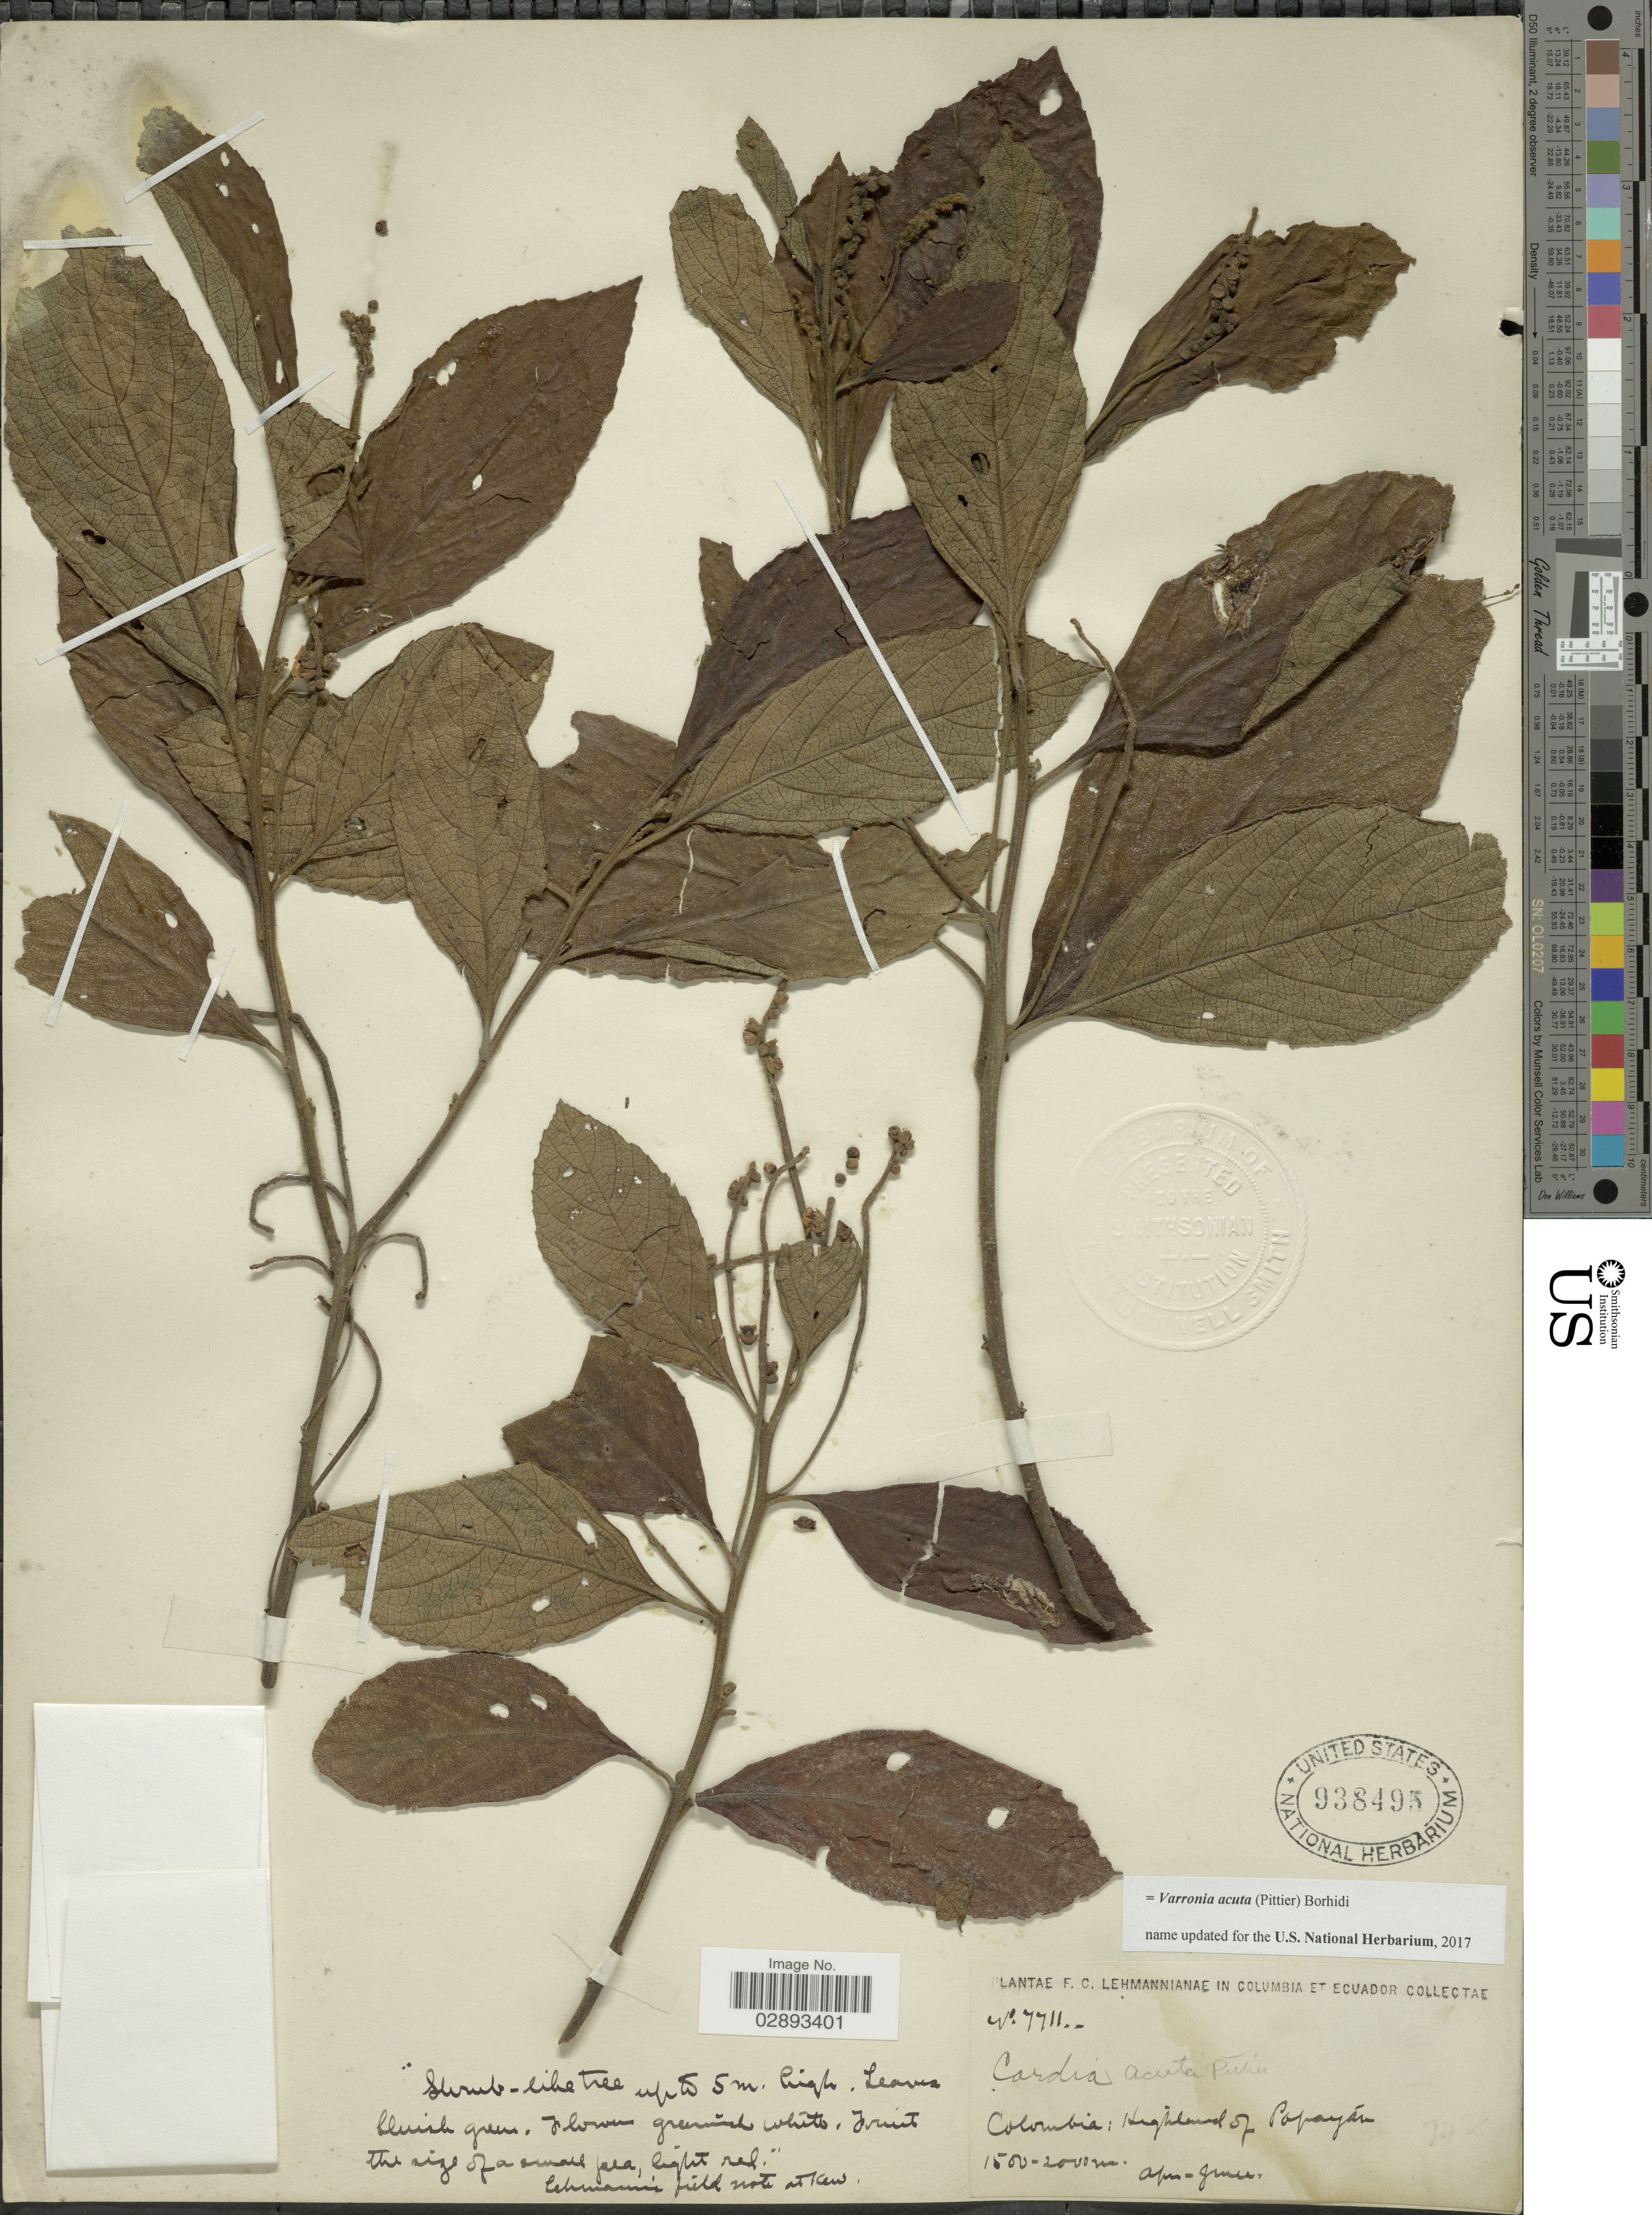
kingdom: Plantae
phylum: Tracheophyta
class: Magnoliopsida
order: Boraginales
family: Cordiaceae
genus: Varronia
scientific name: Varronia acuta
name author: (Pittier) Borhidi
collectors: F. C. Lehmann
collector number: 7711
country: Colombia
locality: Highland of Popayán.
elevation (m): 1500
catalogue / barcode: US 938495